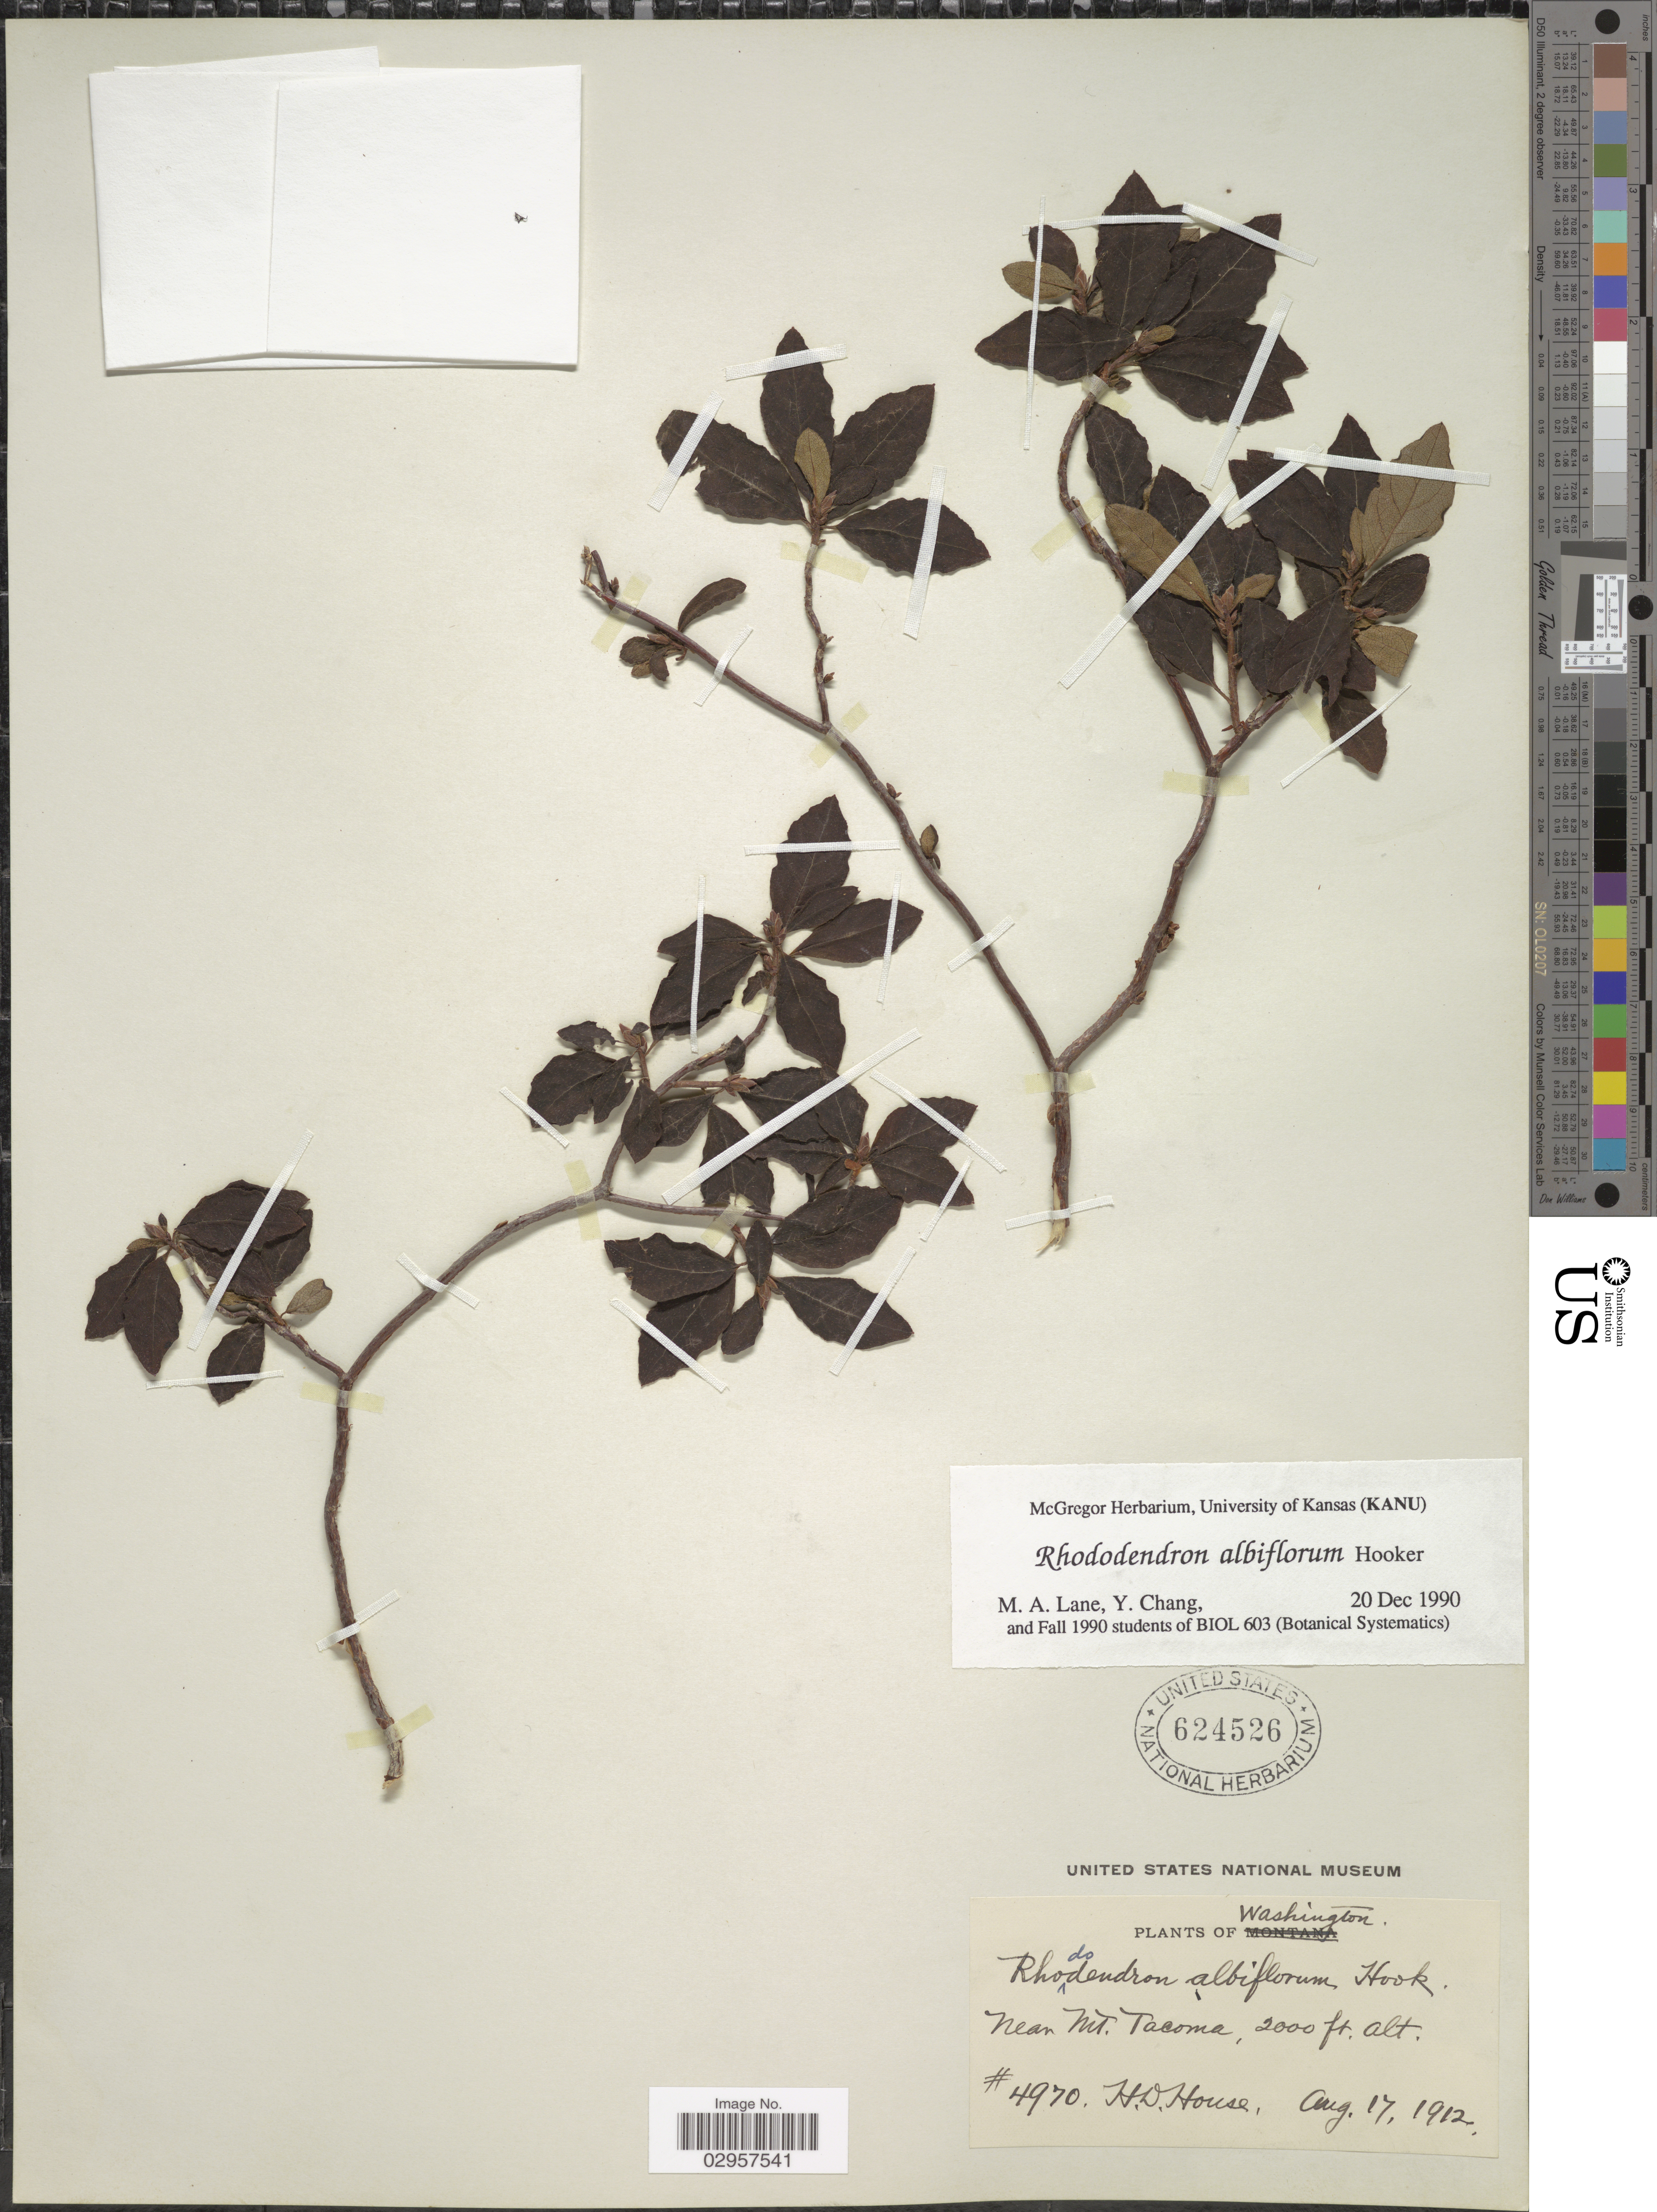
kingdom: Plantae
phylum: Tracheophyta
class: Magnoliopsida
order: Ericales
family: Ericaceae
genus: Rhododendron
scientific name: Rhododendron albiflorum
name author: Hook.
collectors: H. D. House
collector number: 4970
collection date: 1912-08-17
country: United States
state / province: Washington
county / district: Pierce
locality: Near Mt. Tacoma.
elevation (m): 610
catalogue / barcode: US 624526